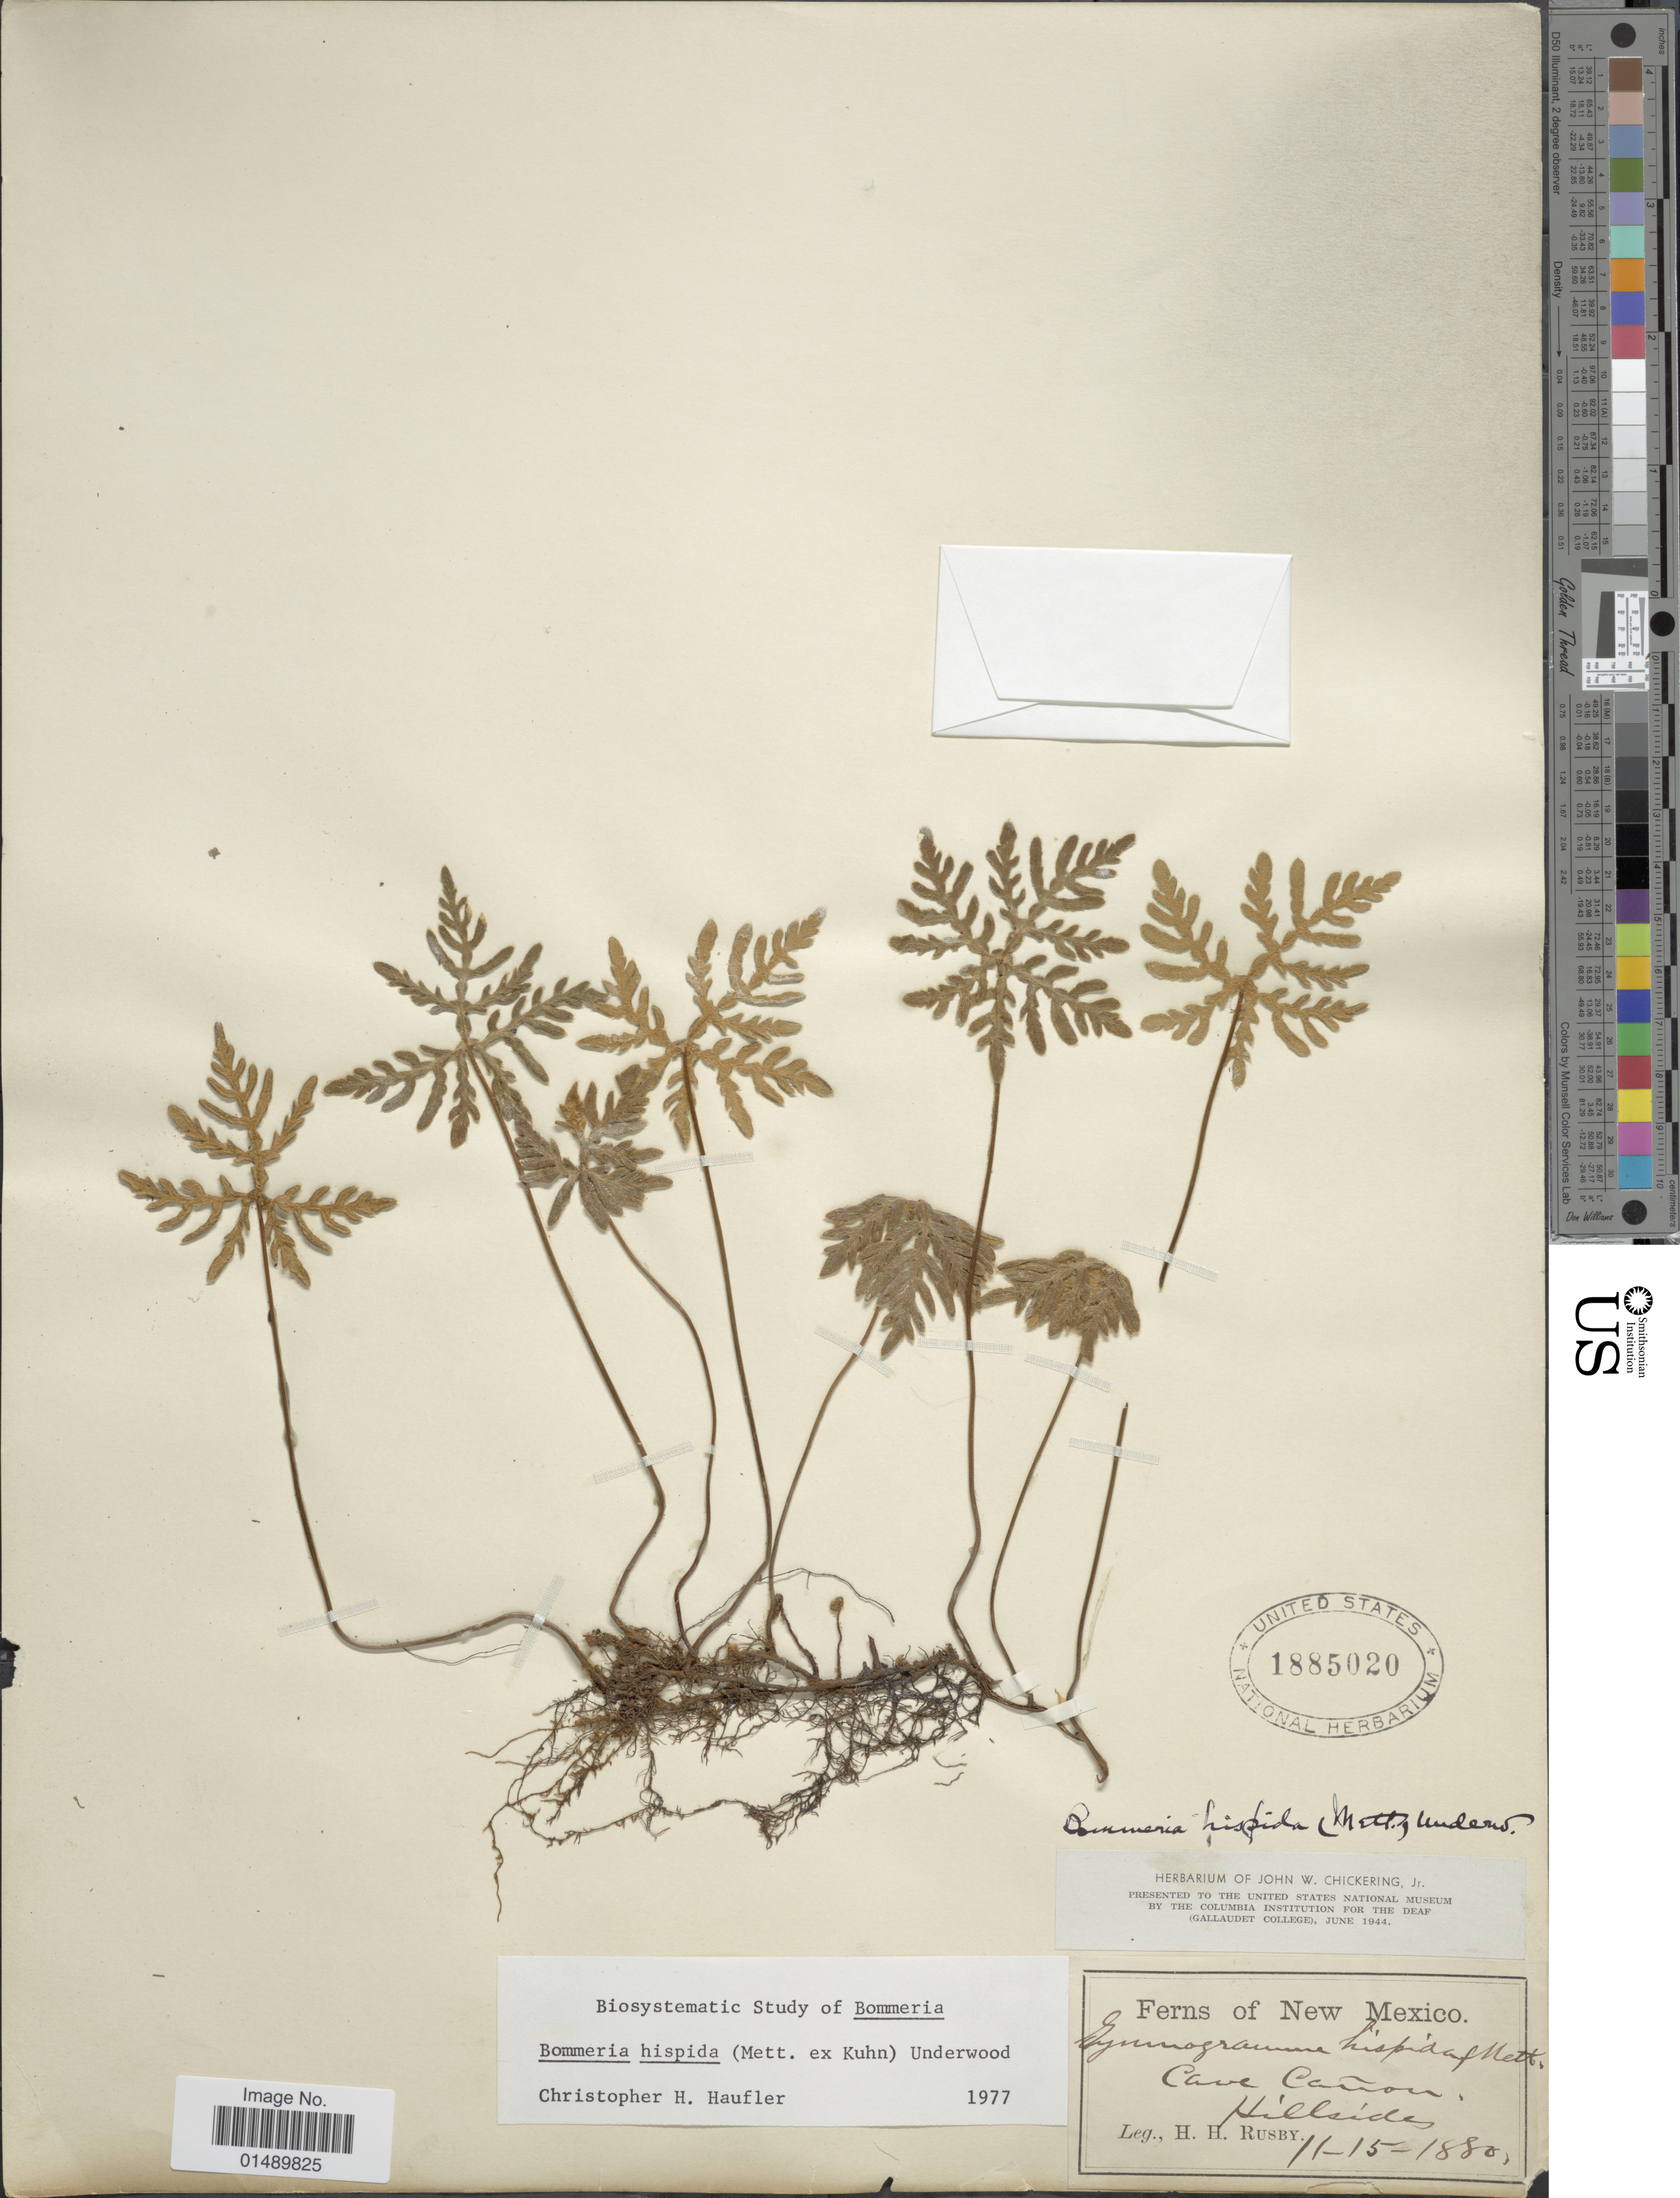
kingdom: Plantae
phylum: Tracheophyta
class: Polypodiopsida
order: Polypodiales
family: Pteridaceae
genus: Bommeria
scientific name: Bommeria hispida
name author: (Mett. ex Kuhn) Underw.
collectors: H. H. Rusby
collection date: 1880-11-15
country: United States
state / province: New Mexico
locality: New Mexico, Cave Canon, Hillsides.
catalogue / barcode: US 1885020